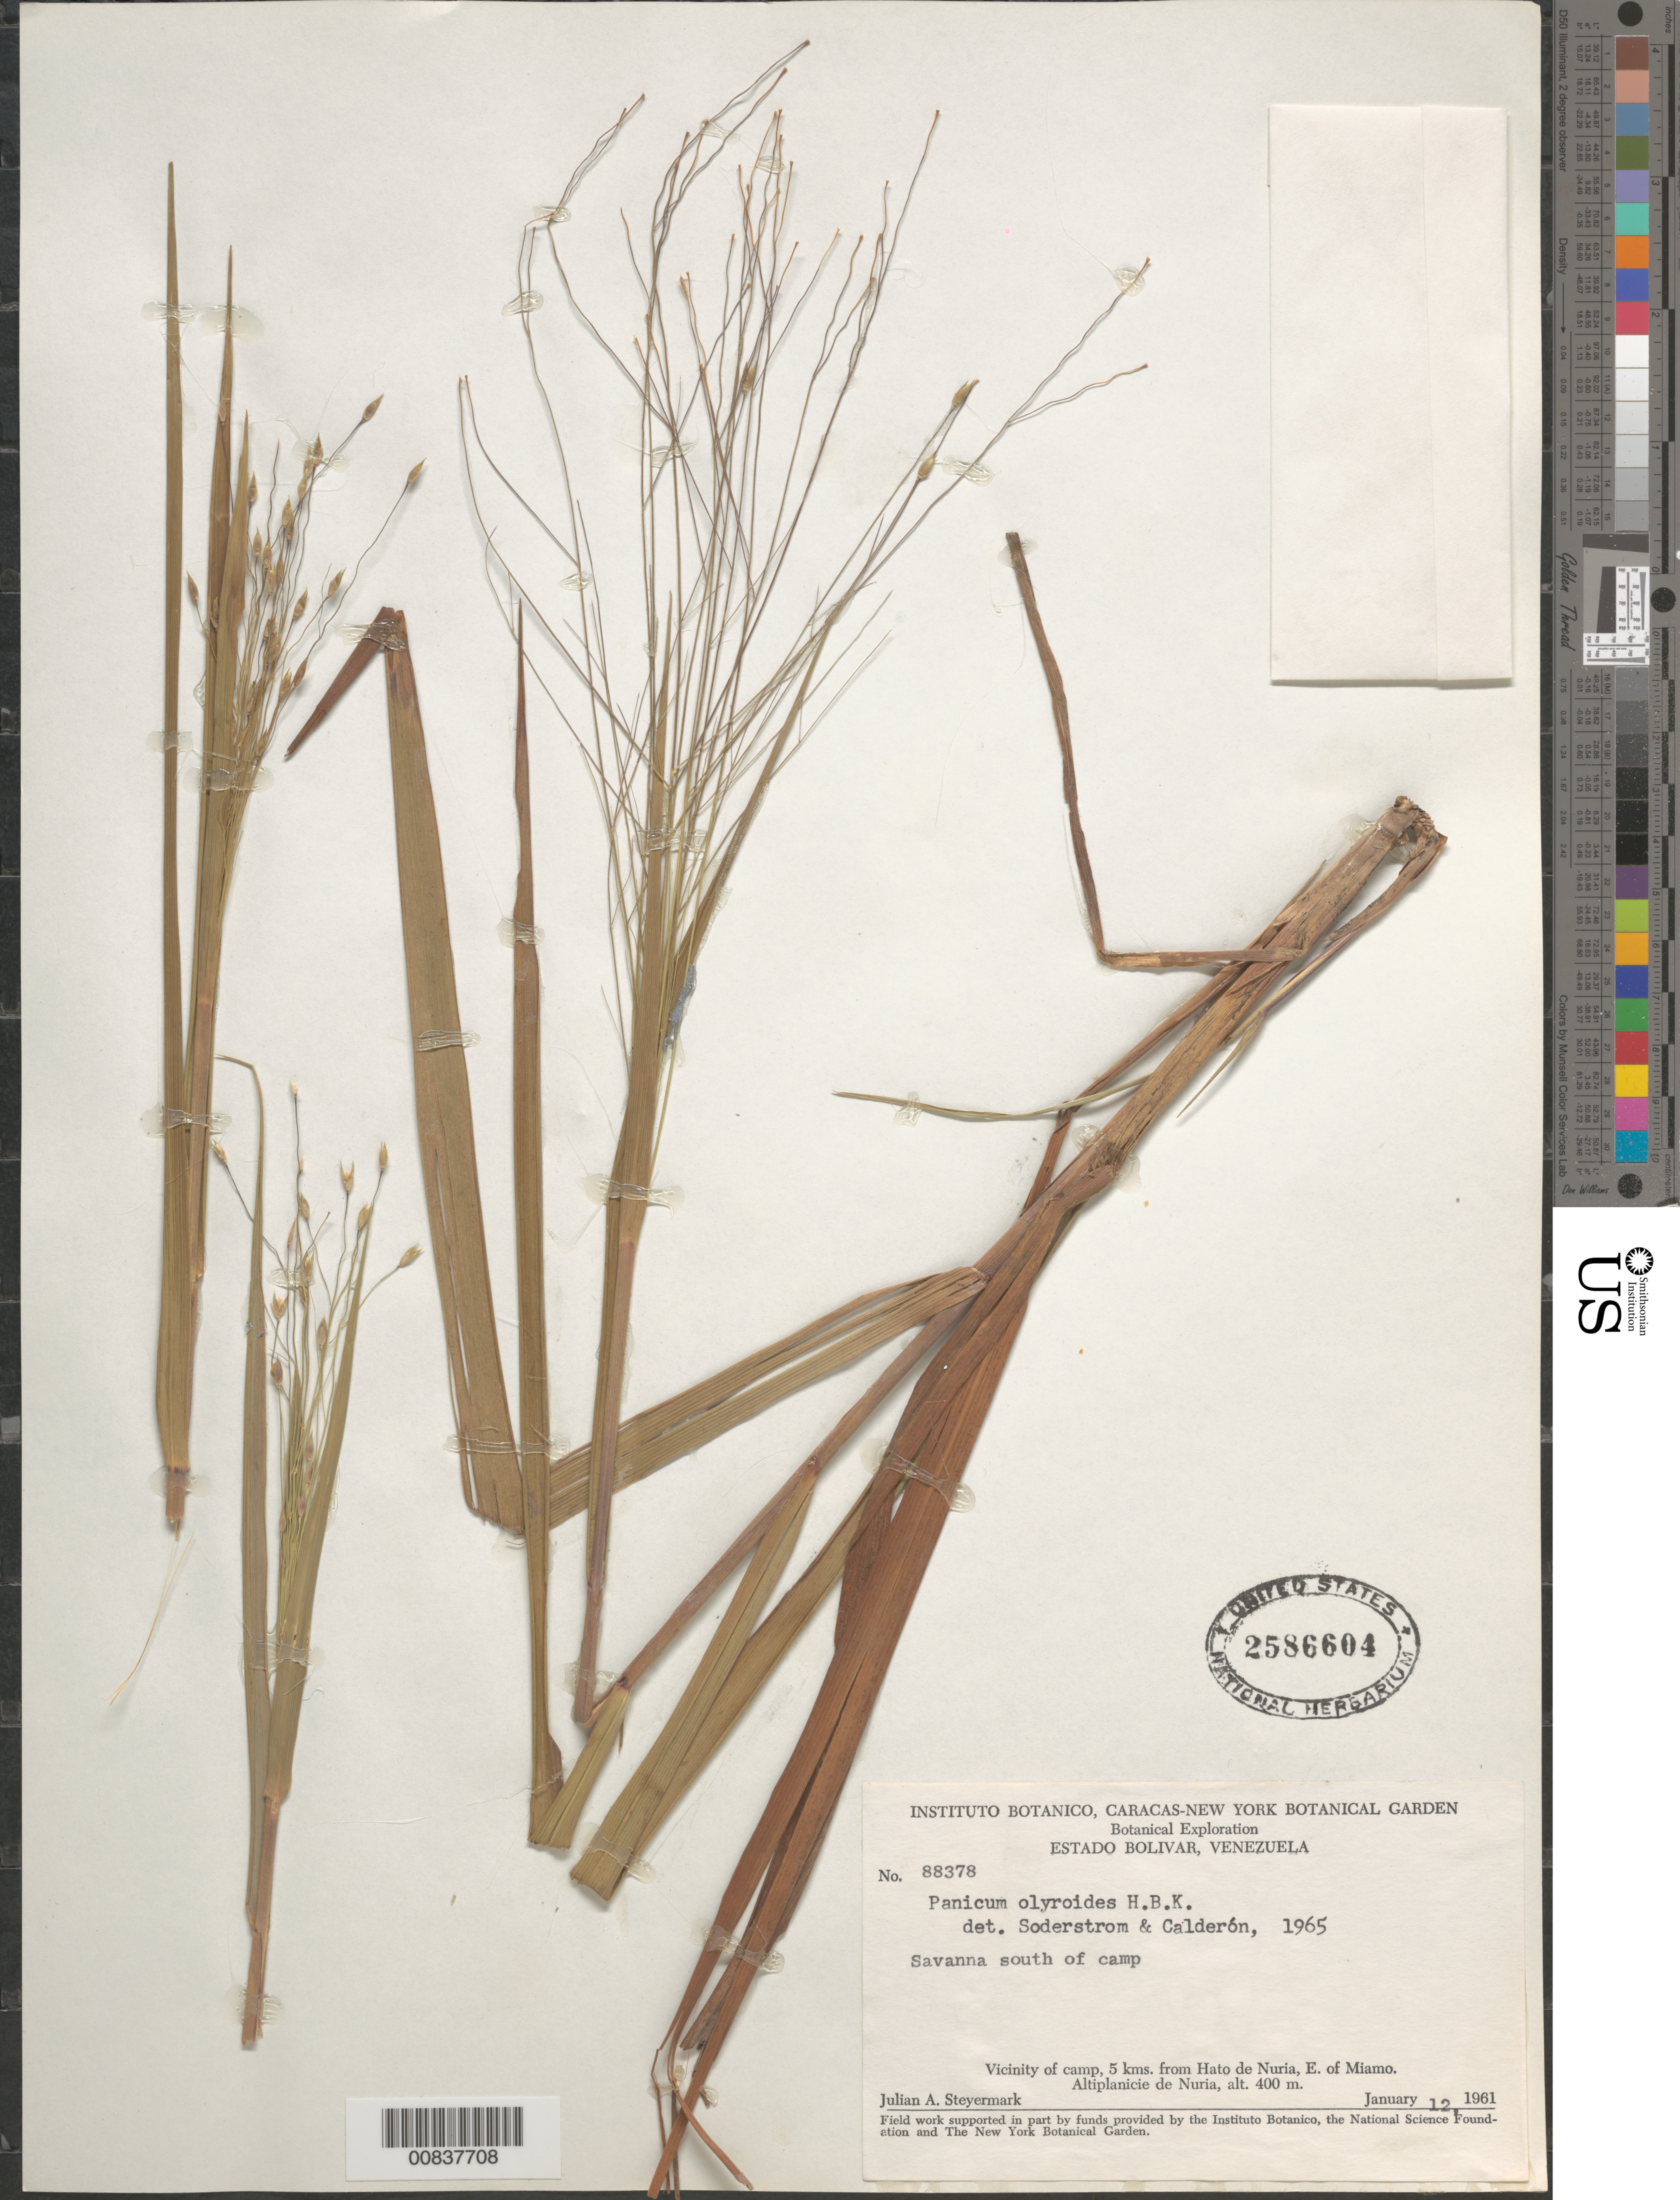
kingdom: Plantae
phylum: Tracheophyta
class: Liliopsida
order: Poales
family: Poaceae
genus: Panicum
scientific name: Panicum olyroides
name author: Kunth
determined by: Soderstrom, T. R.; Calderón, G.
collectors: J. Steyermark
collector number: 88378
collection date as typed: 12-Jan-61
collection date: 1961-01-12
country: Venezuela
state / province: Bolívar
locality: Hato de Nuria, 5 km from; E of Miamo, Altiplanicie de Nuria, south of camp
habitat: Savanna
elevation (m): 400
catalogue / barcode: US 2586604